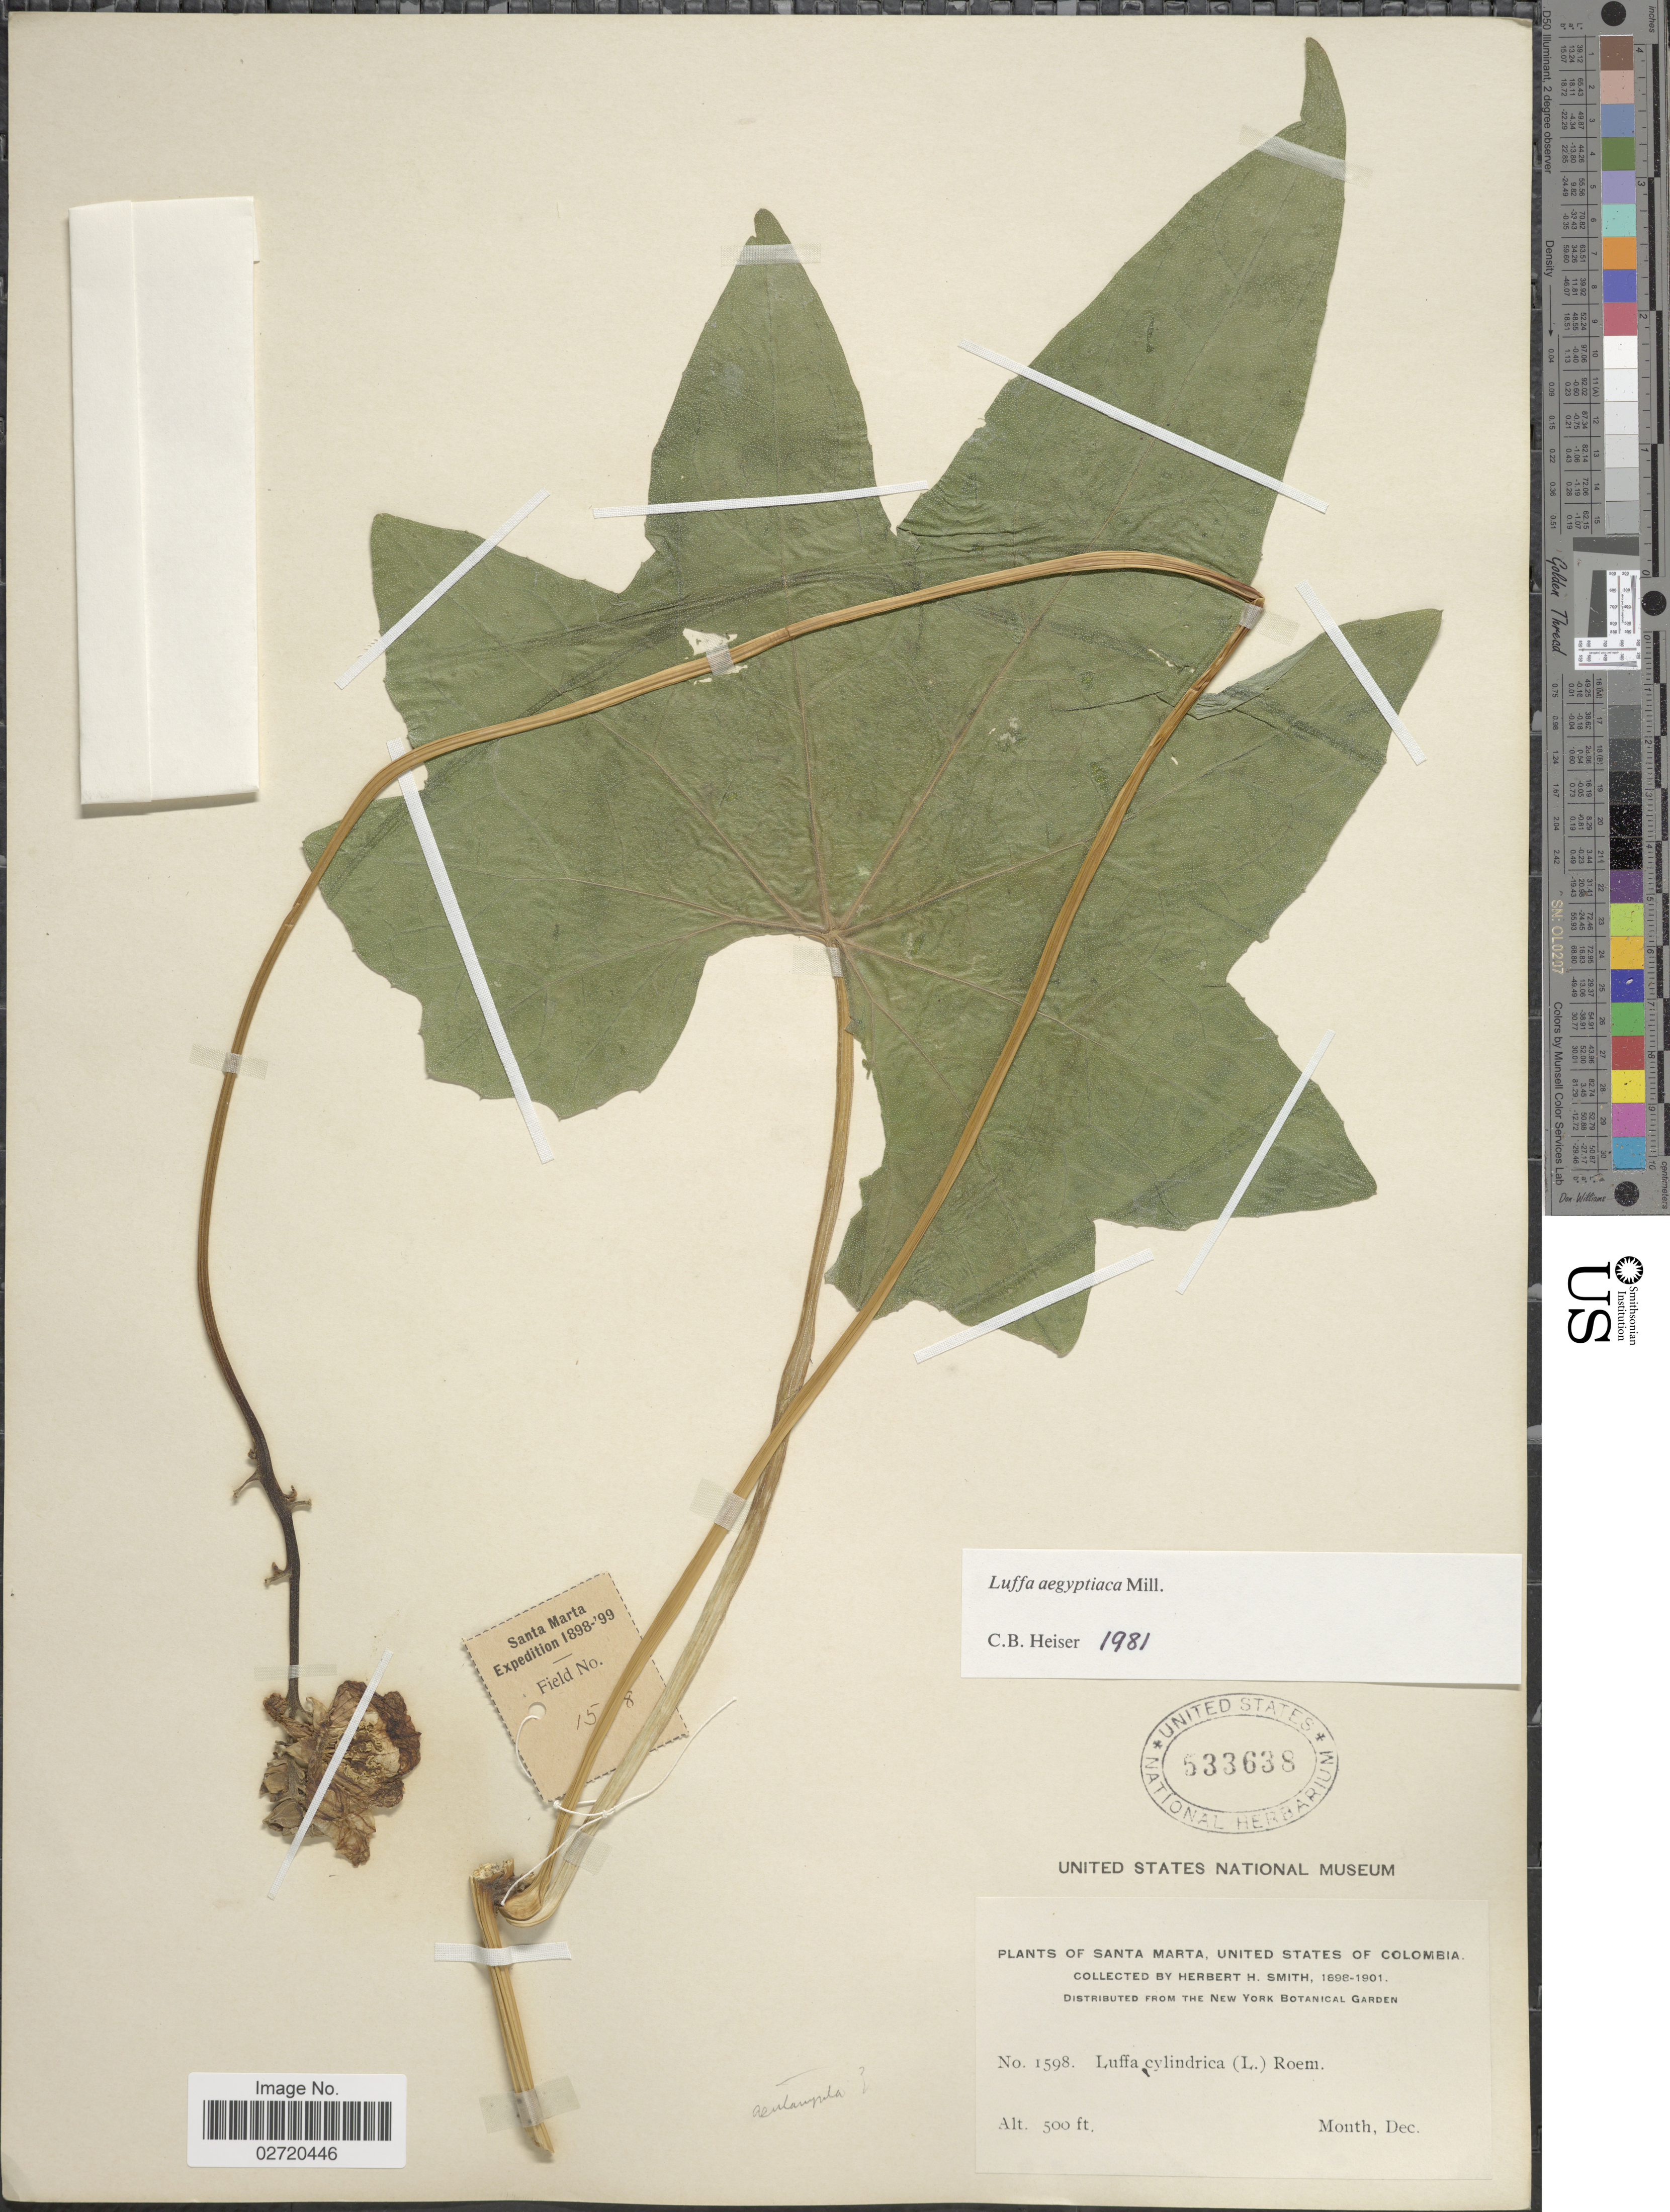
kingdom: Plantae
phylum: Tracheophyta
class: Magnoliopsida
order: Cucurbitales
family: Cucurbitaceae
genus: Luffa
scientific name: Luffa aegyptiaca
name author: Mill.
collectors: Herbert H. Smith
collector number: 1598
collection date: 1898-12/1901-12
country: Colombia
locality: Santa Marta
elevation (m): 152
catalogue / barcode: US 533638